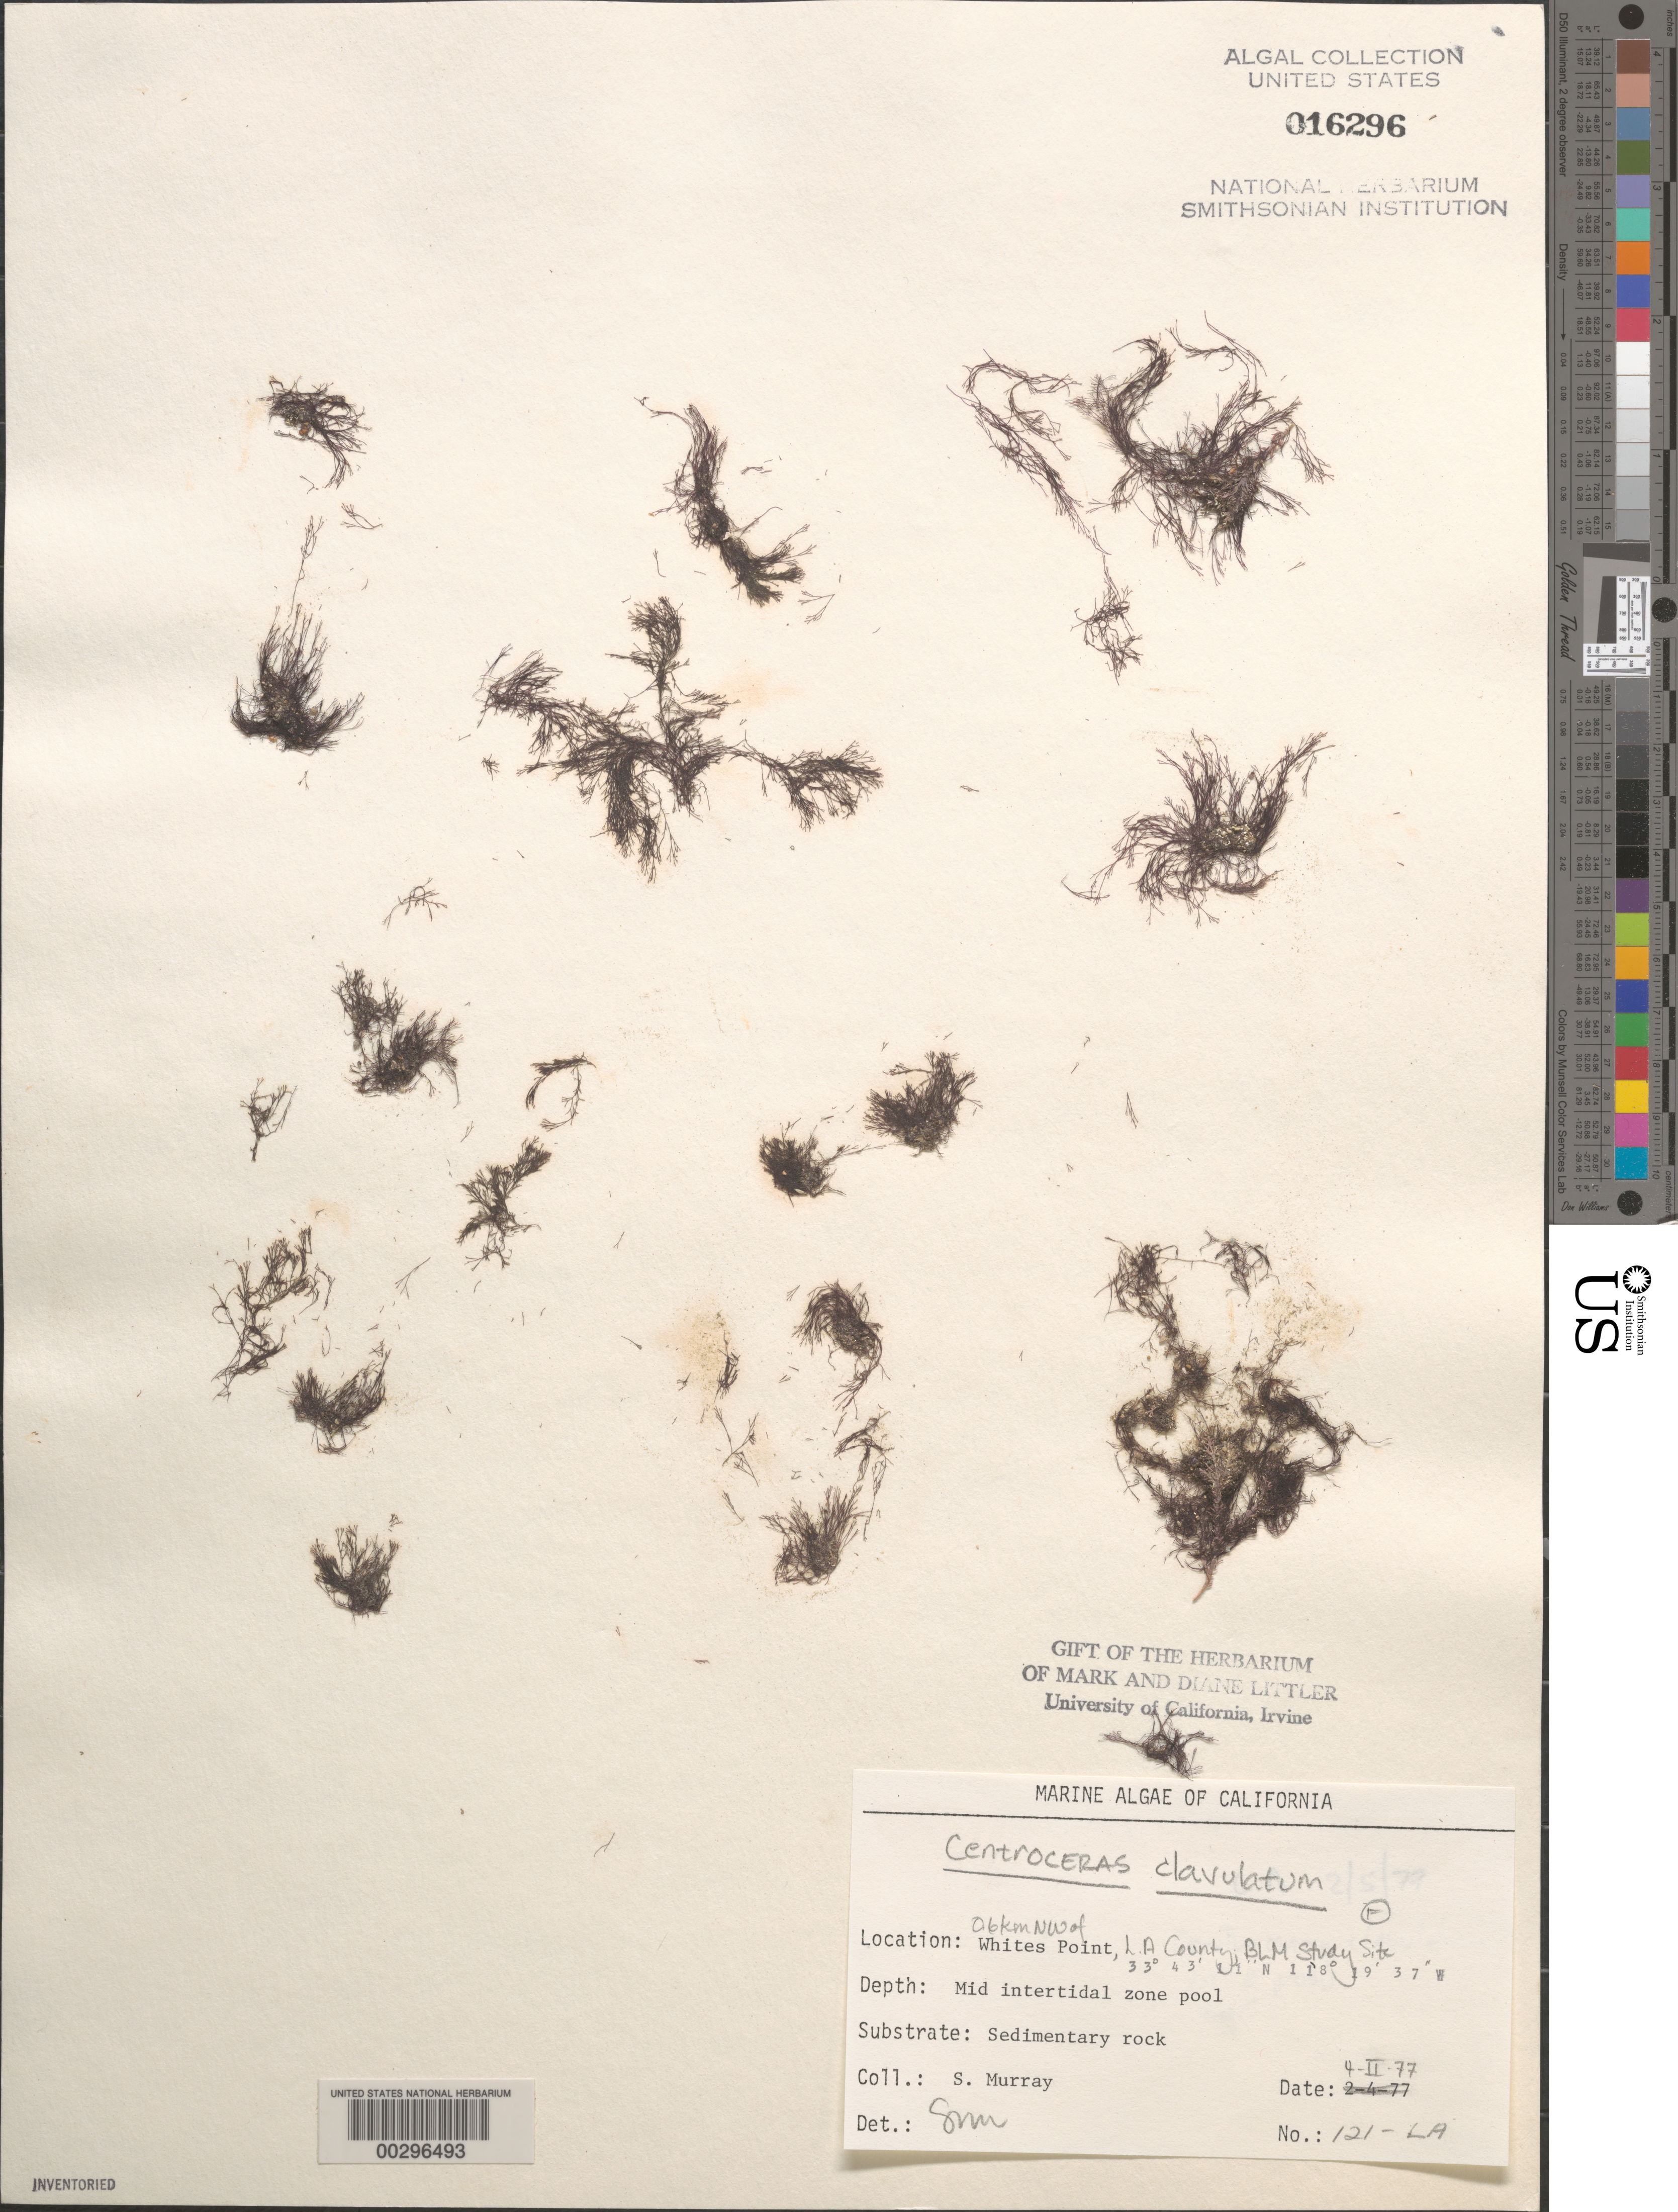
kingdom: Plantae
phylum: Rhodophyta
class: Florideophyceae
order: Ceramiales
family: Ceramiaceae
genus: Centroceras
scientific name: Centroceras clavulatum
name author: (C. Agardh) Mont.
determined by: Murray, S. N.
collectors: S. N. Murray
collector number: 121-LA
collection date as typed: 04 Feb 1977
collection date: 1977-02-04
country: United States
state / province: California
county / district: Los Angeles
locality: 0.6 km northwest of Whites Point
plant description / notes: BLM-SOCALBIGHT Rocky Intertidal Survey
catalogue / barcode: US 16296